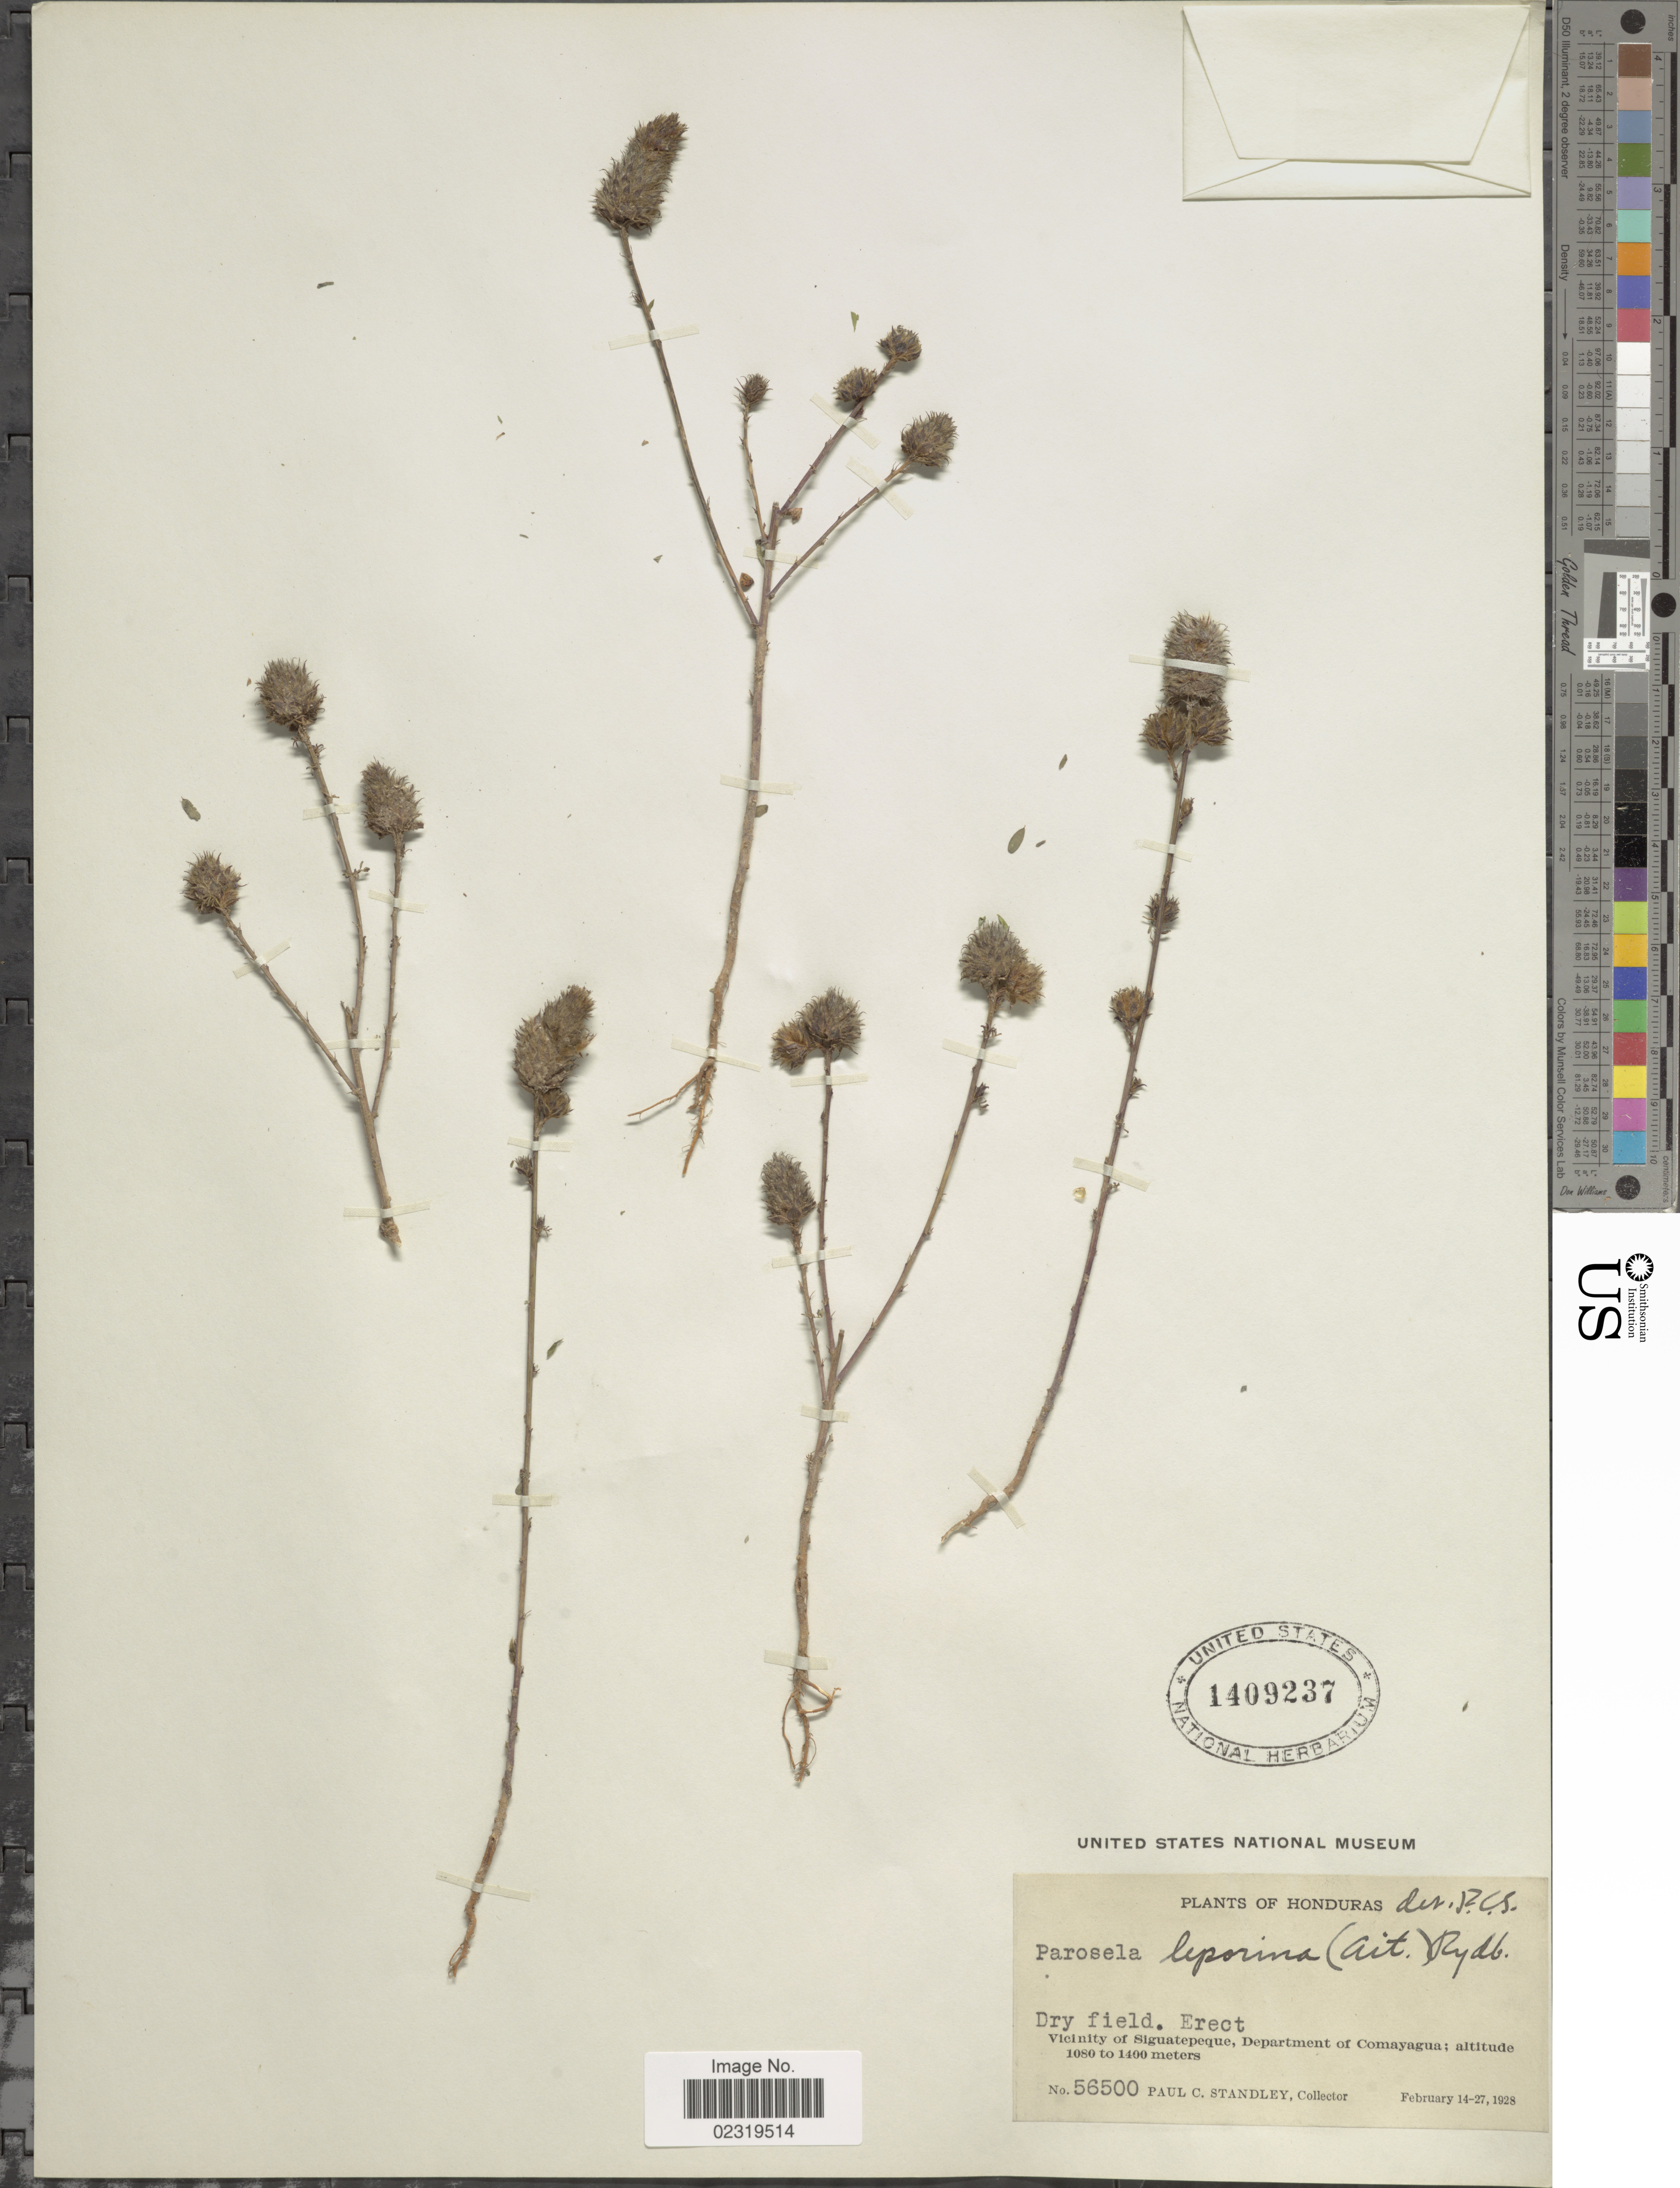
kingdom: Plantae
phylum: Tracheophyta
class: Magnoliopsida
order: Fabales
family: Fabaceae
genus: Dalea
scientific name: Dalea leporina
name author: (Aiton) Bullock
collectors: P. C. Standley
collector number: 56500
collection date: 1928-02-14/1928-02-27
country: Honduras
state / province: Comayagua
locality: Dry field. Erect. Vicinity of Siguatepeque, Department of Comayagua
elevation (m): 1080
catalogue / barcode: US 1409237